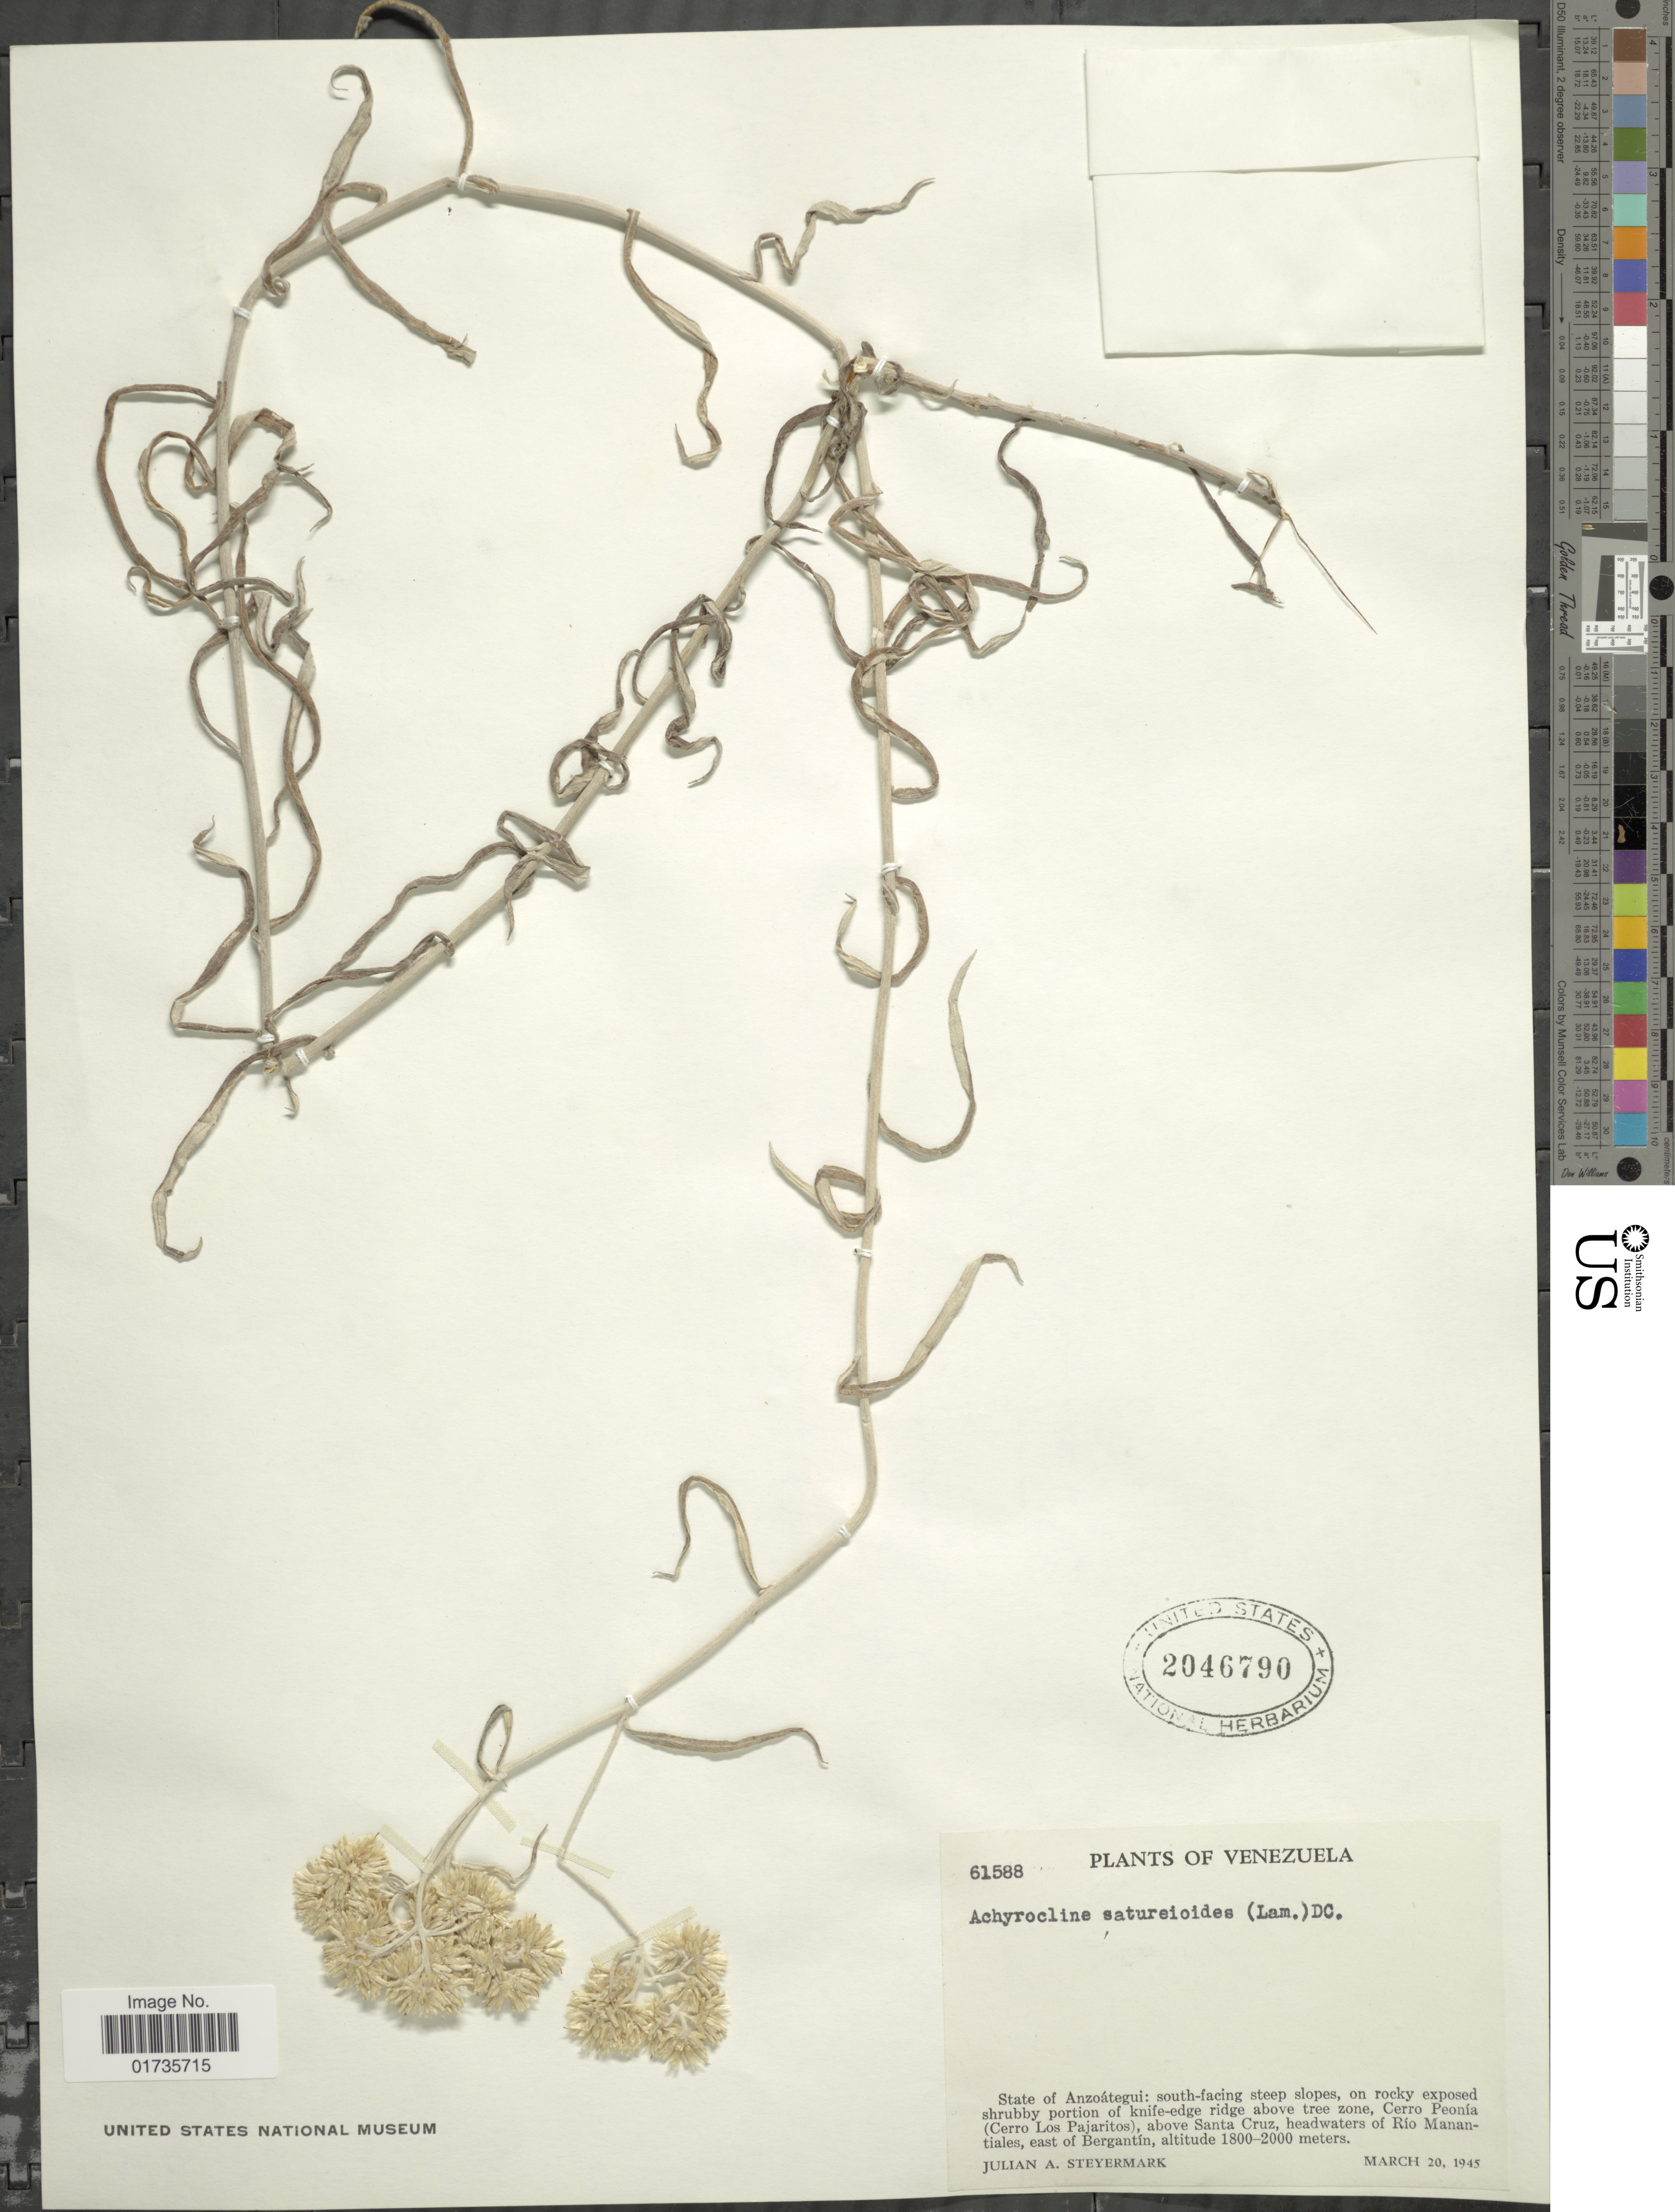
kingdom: Plantae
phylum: Tracheophyta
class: Magnoliopsida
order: Asterales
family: Asteraceae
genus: Achyrocline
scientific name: Achyrocline satureioides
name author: (Lam.) DC.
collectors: J. Steyermark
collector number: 61588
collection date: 1945-03-20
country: Venezuela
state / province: Anzoategui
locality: South-facing steep slopes, on rocky exposed shrubby portion of knife-edge ridge above tree zone, Cerro Peonía (Cerro Los Pajaritos), above Santa Cruz, headwaters of Río Manantiales, east of Bergantín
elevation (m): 1800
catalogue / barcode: US 2046790